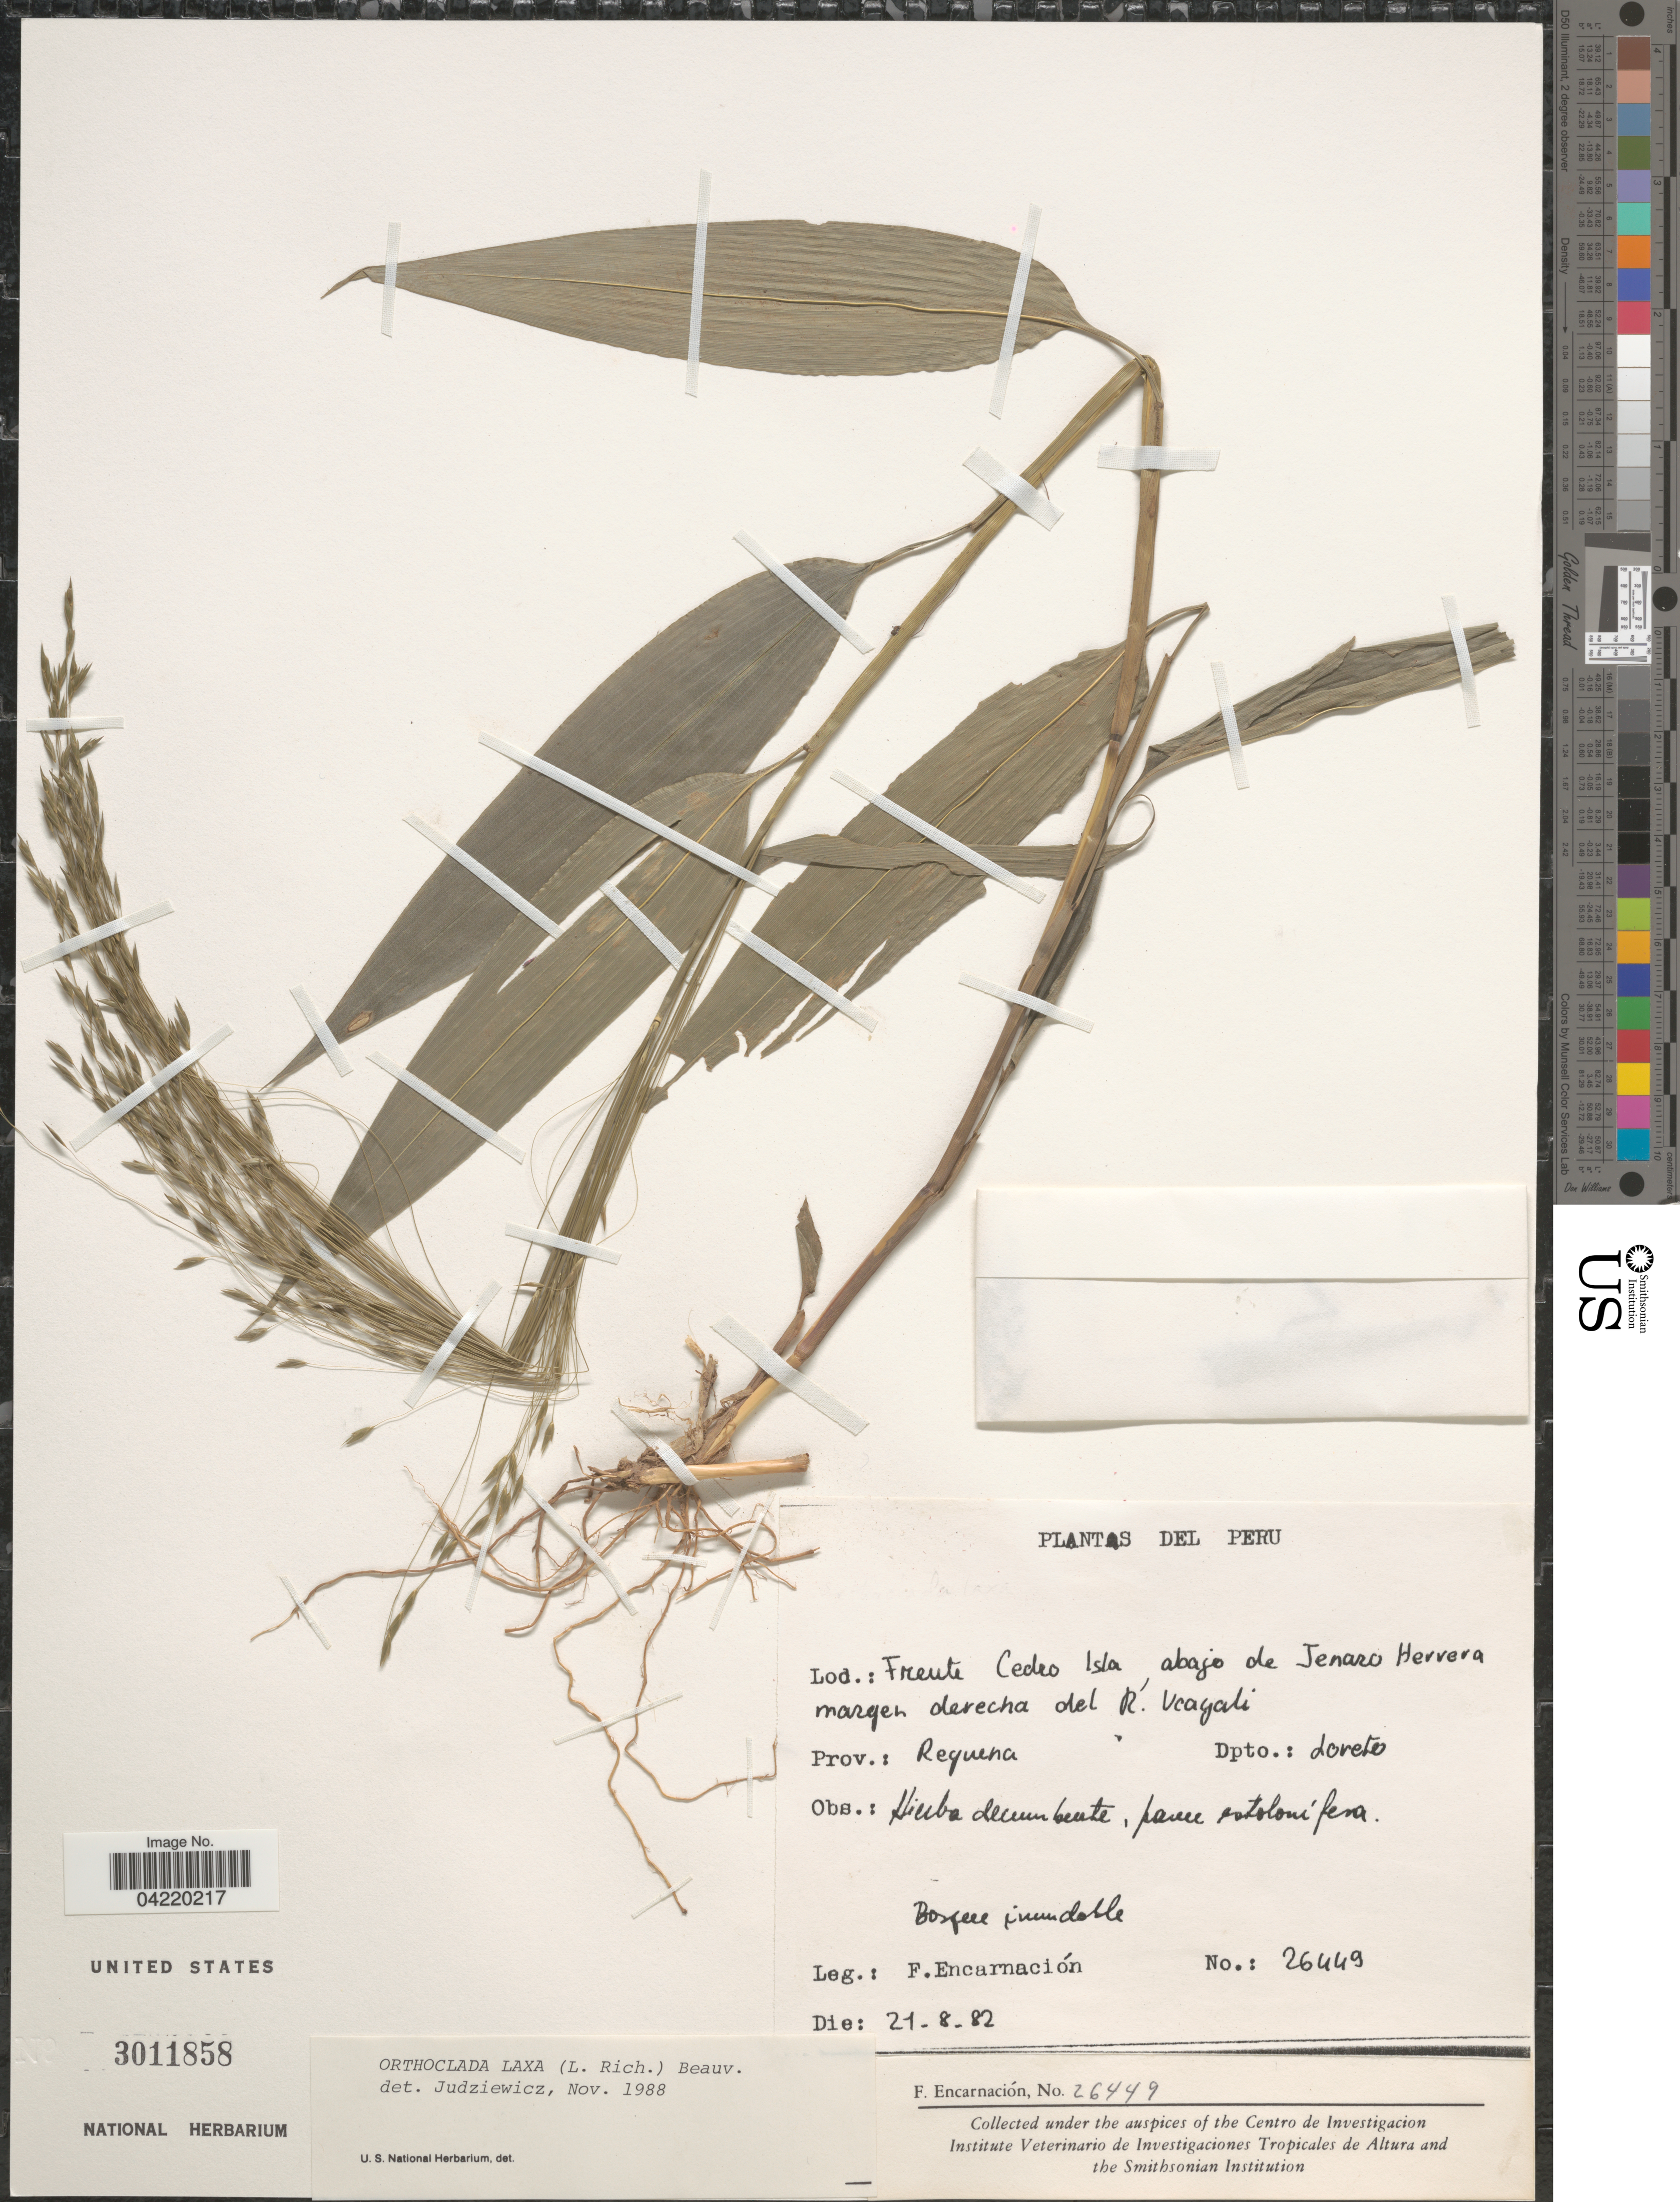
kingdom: Plantae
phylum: Tracheophyta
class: Liliopsida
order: Poales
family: Poaceae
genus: Orthoclada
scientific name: Orthoclada laxa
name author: P. Beauv.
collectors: F. Encarnación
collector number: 26449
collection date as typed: Transcribed d/m/y: 21/8/82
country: Peru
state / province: Loreto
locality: Freute Cedro Isla, abajo de Jenaro Herrera margen derecha del R. Ucayali. Prov.: Requena. Dpto.: Loreto.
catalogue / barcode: US 3011858